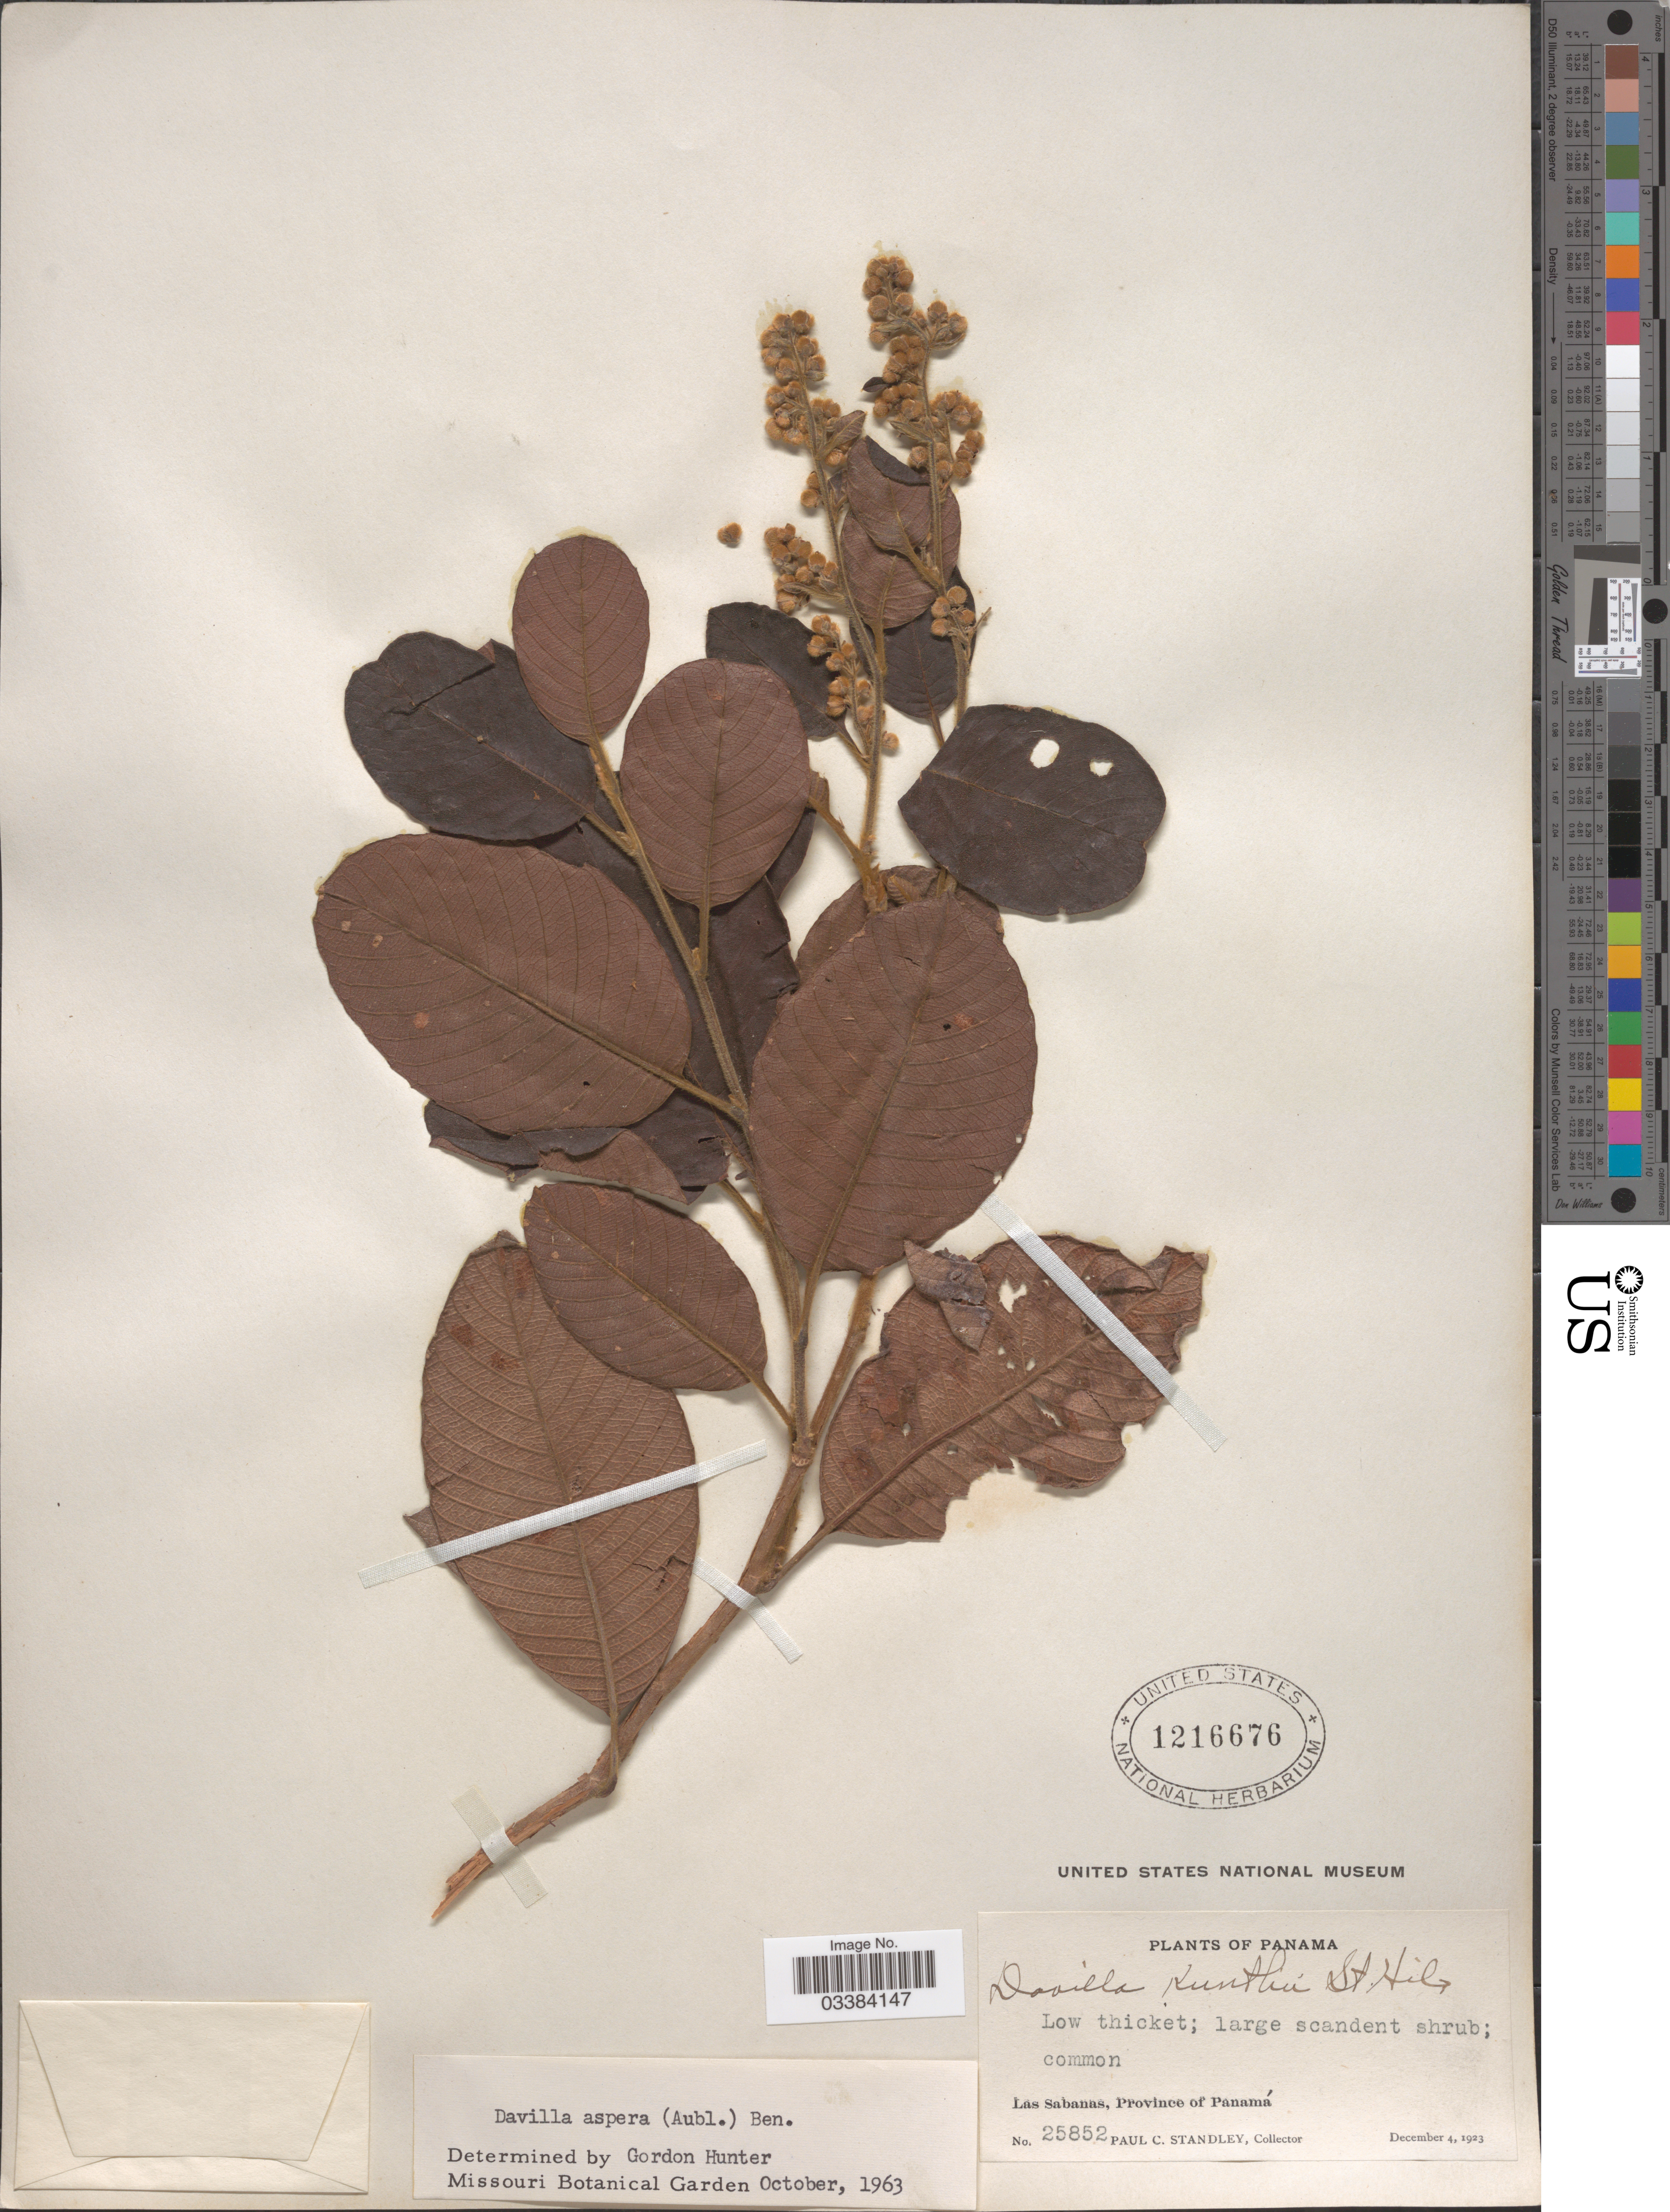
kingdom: Plantae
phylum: Tracheophyta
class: Magnoliopsida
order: Dilleniales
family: Dilleniaceae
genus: Davilla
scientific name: Davilla kunthii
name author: A. St.-Hil.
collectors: P. C. Standley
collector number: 25852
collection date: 1923-12-04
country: Panama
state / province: Panamá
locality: Las Sabanas.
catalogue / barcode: US 1216676